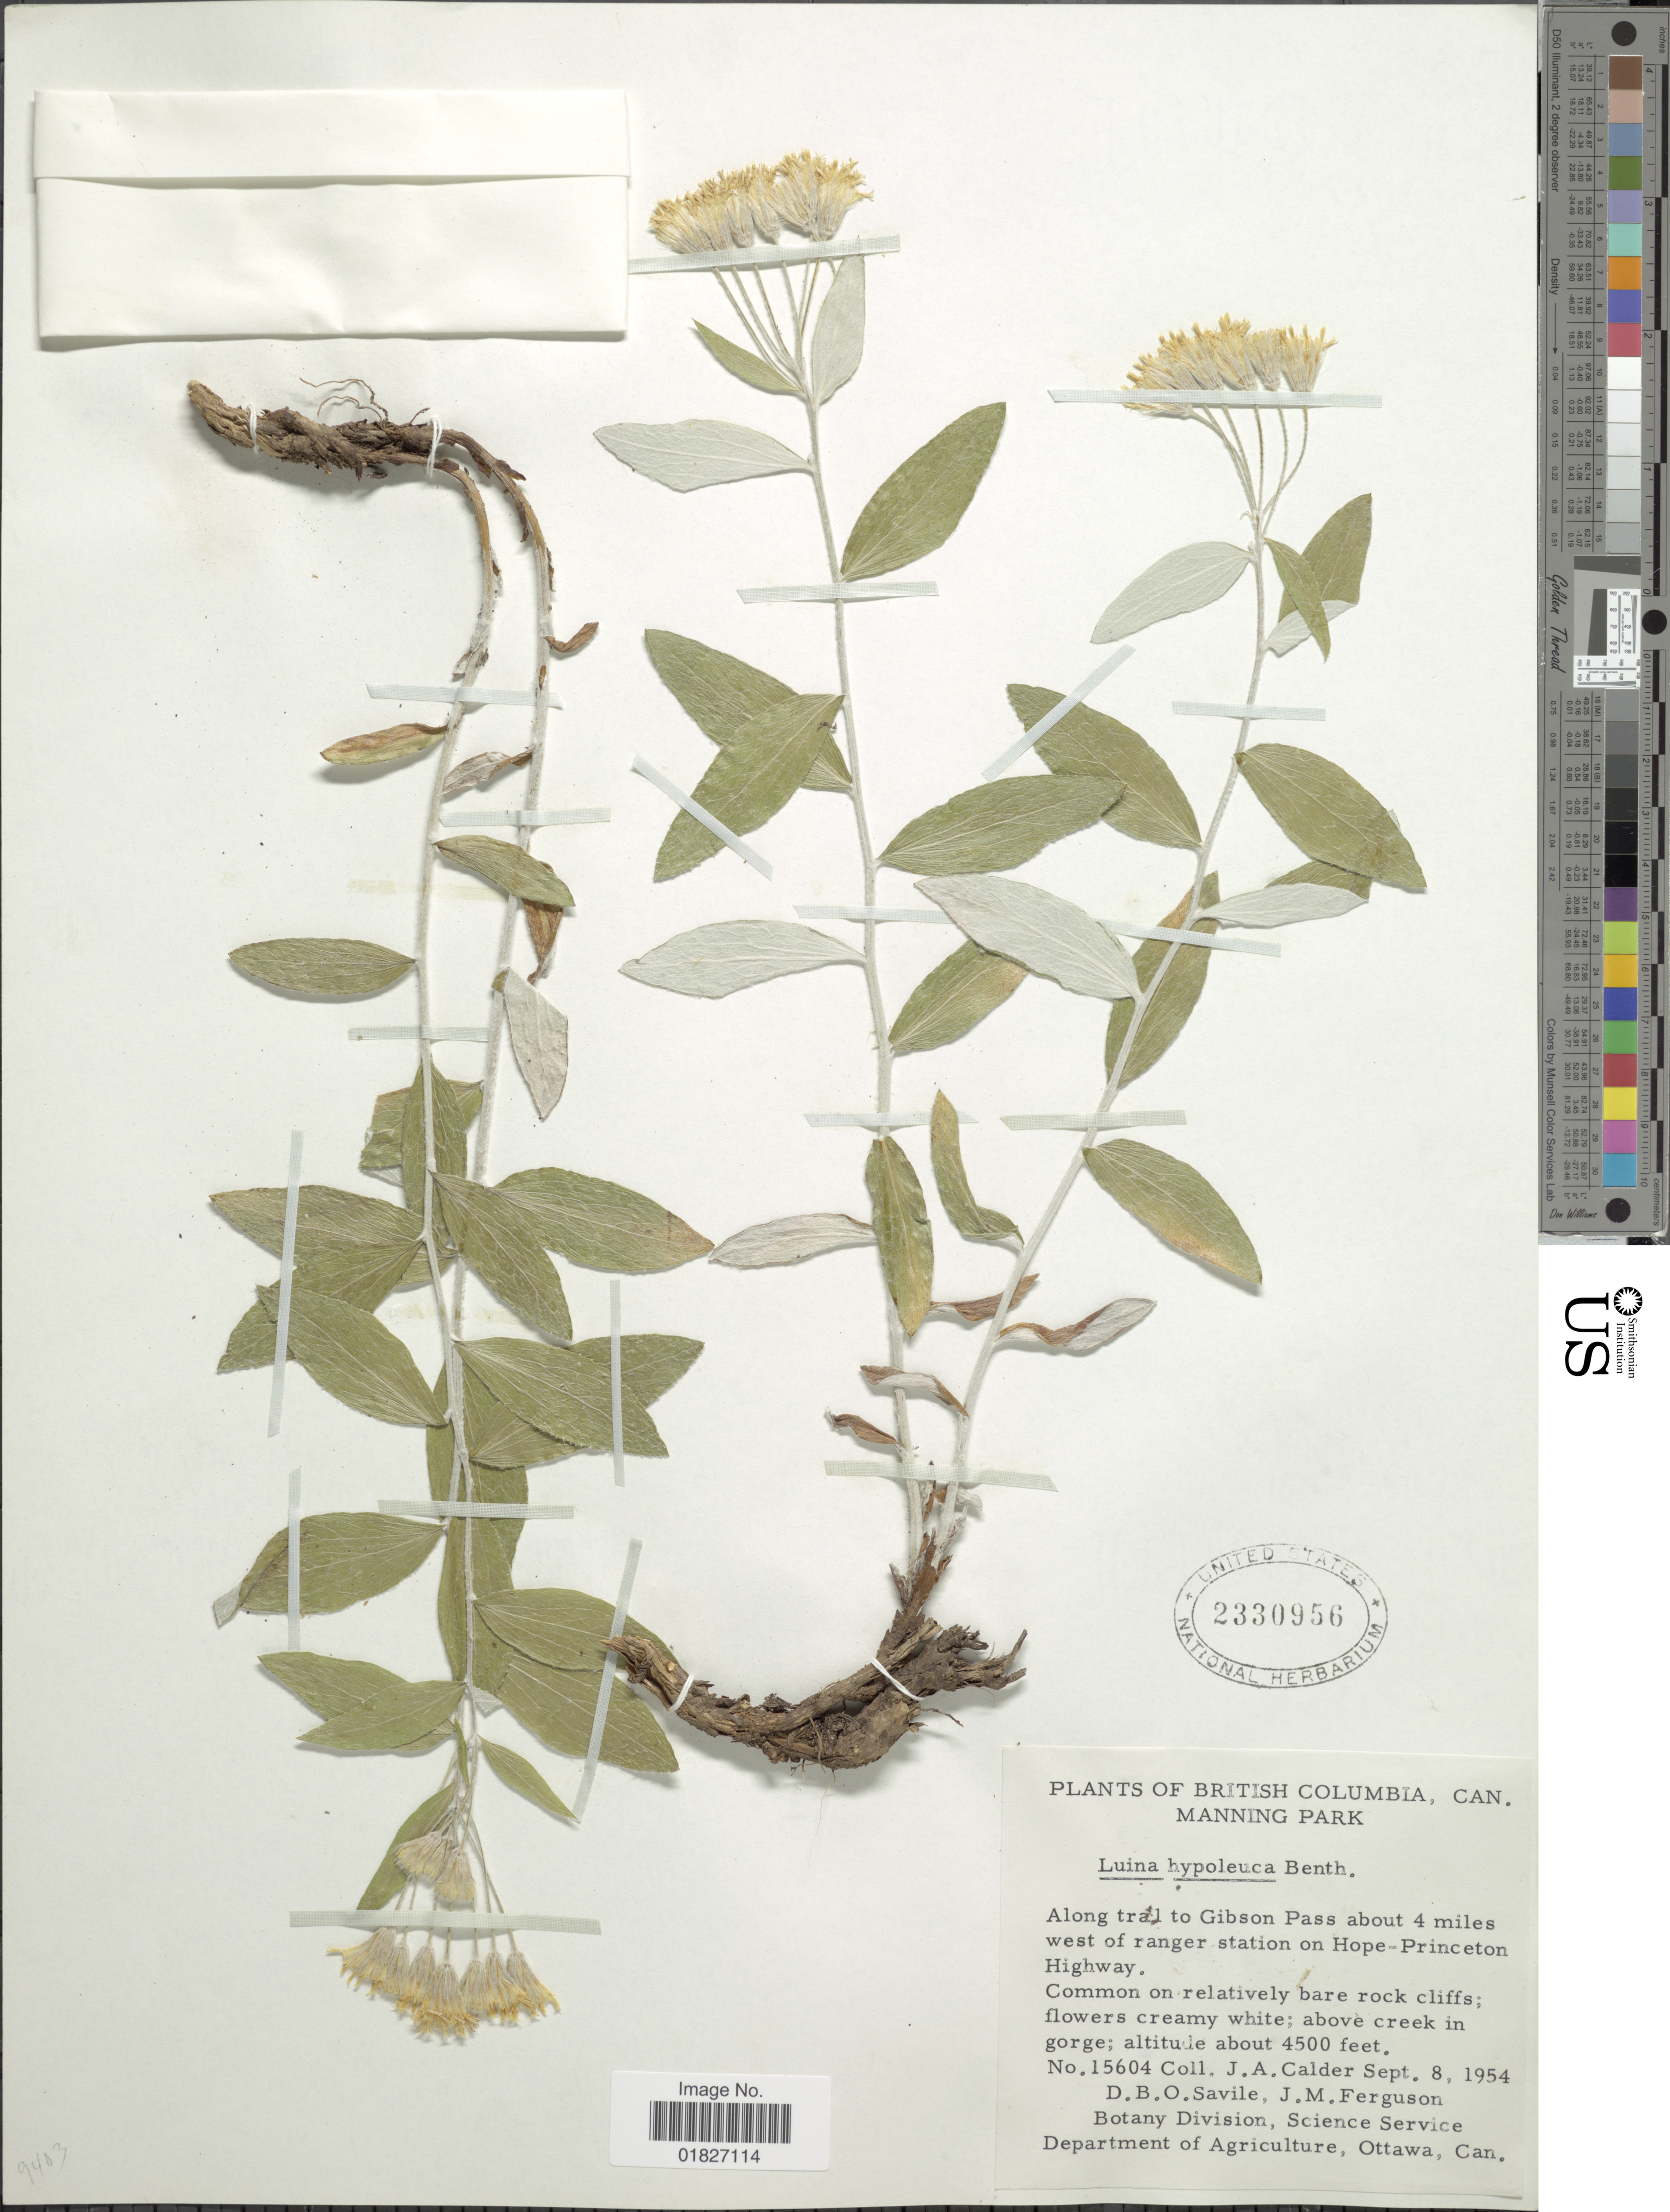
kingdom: Plantae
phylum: Tracheophyta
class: Magnoliopsida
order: Asterales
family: Asteraceae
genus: Luina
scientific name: Luina hypoleuca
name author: Benth.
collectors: J. A. Calder, D. Savile & J. M. Ferguson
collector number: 15604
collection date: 1954-09-08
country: Canada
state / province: British Columbia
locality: Can., Manning Park, along trail to Gibson Pass about 4 miles west of ranger station on Hope-Princeton Highway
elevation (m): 1372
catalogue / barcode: US 2330956